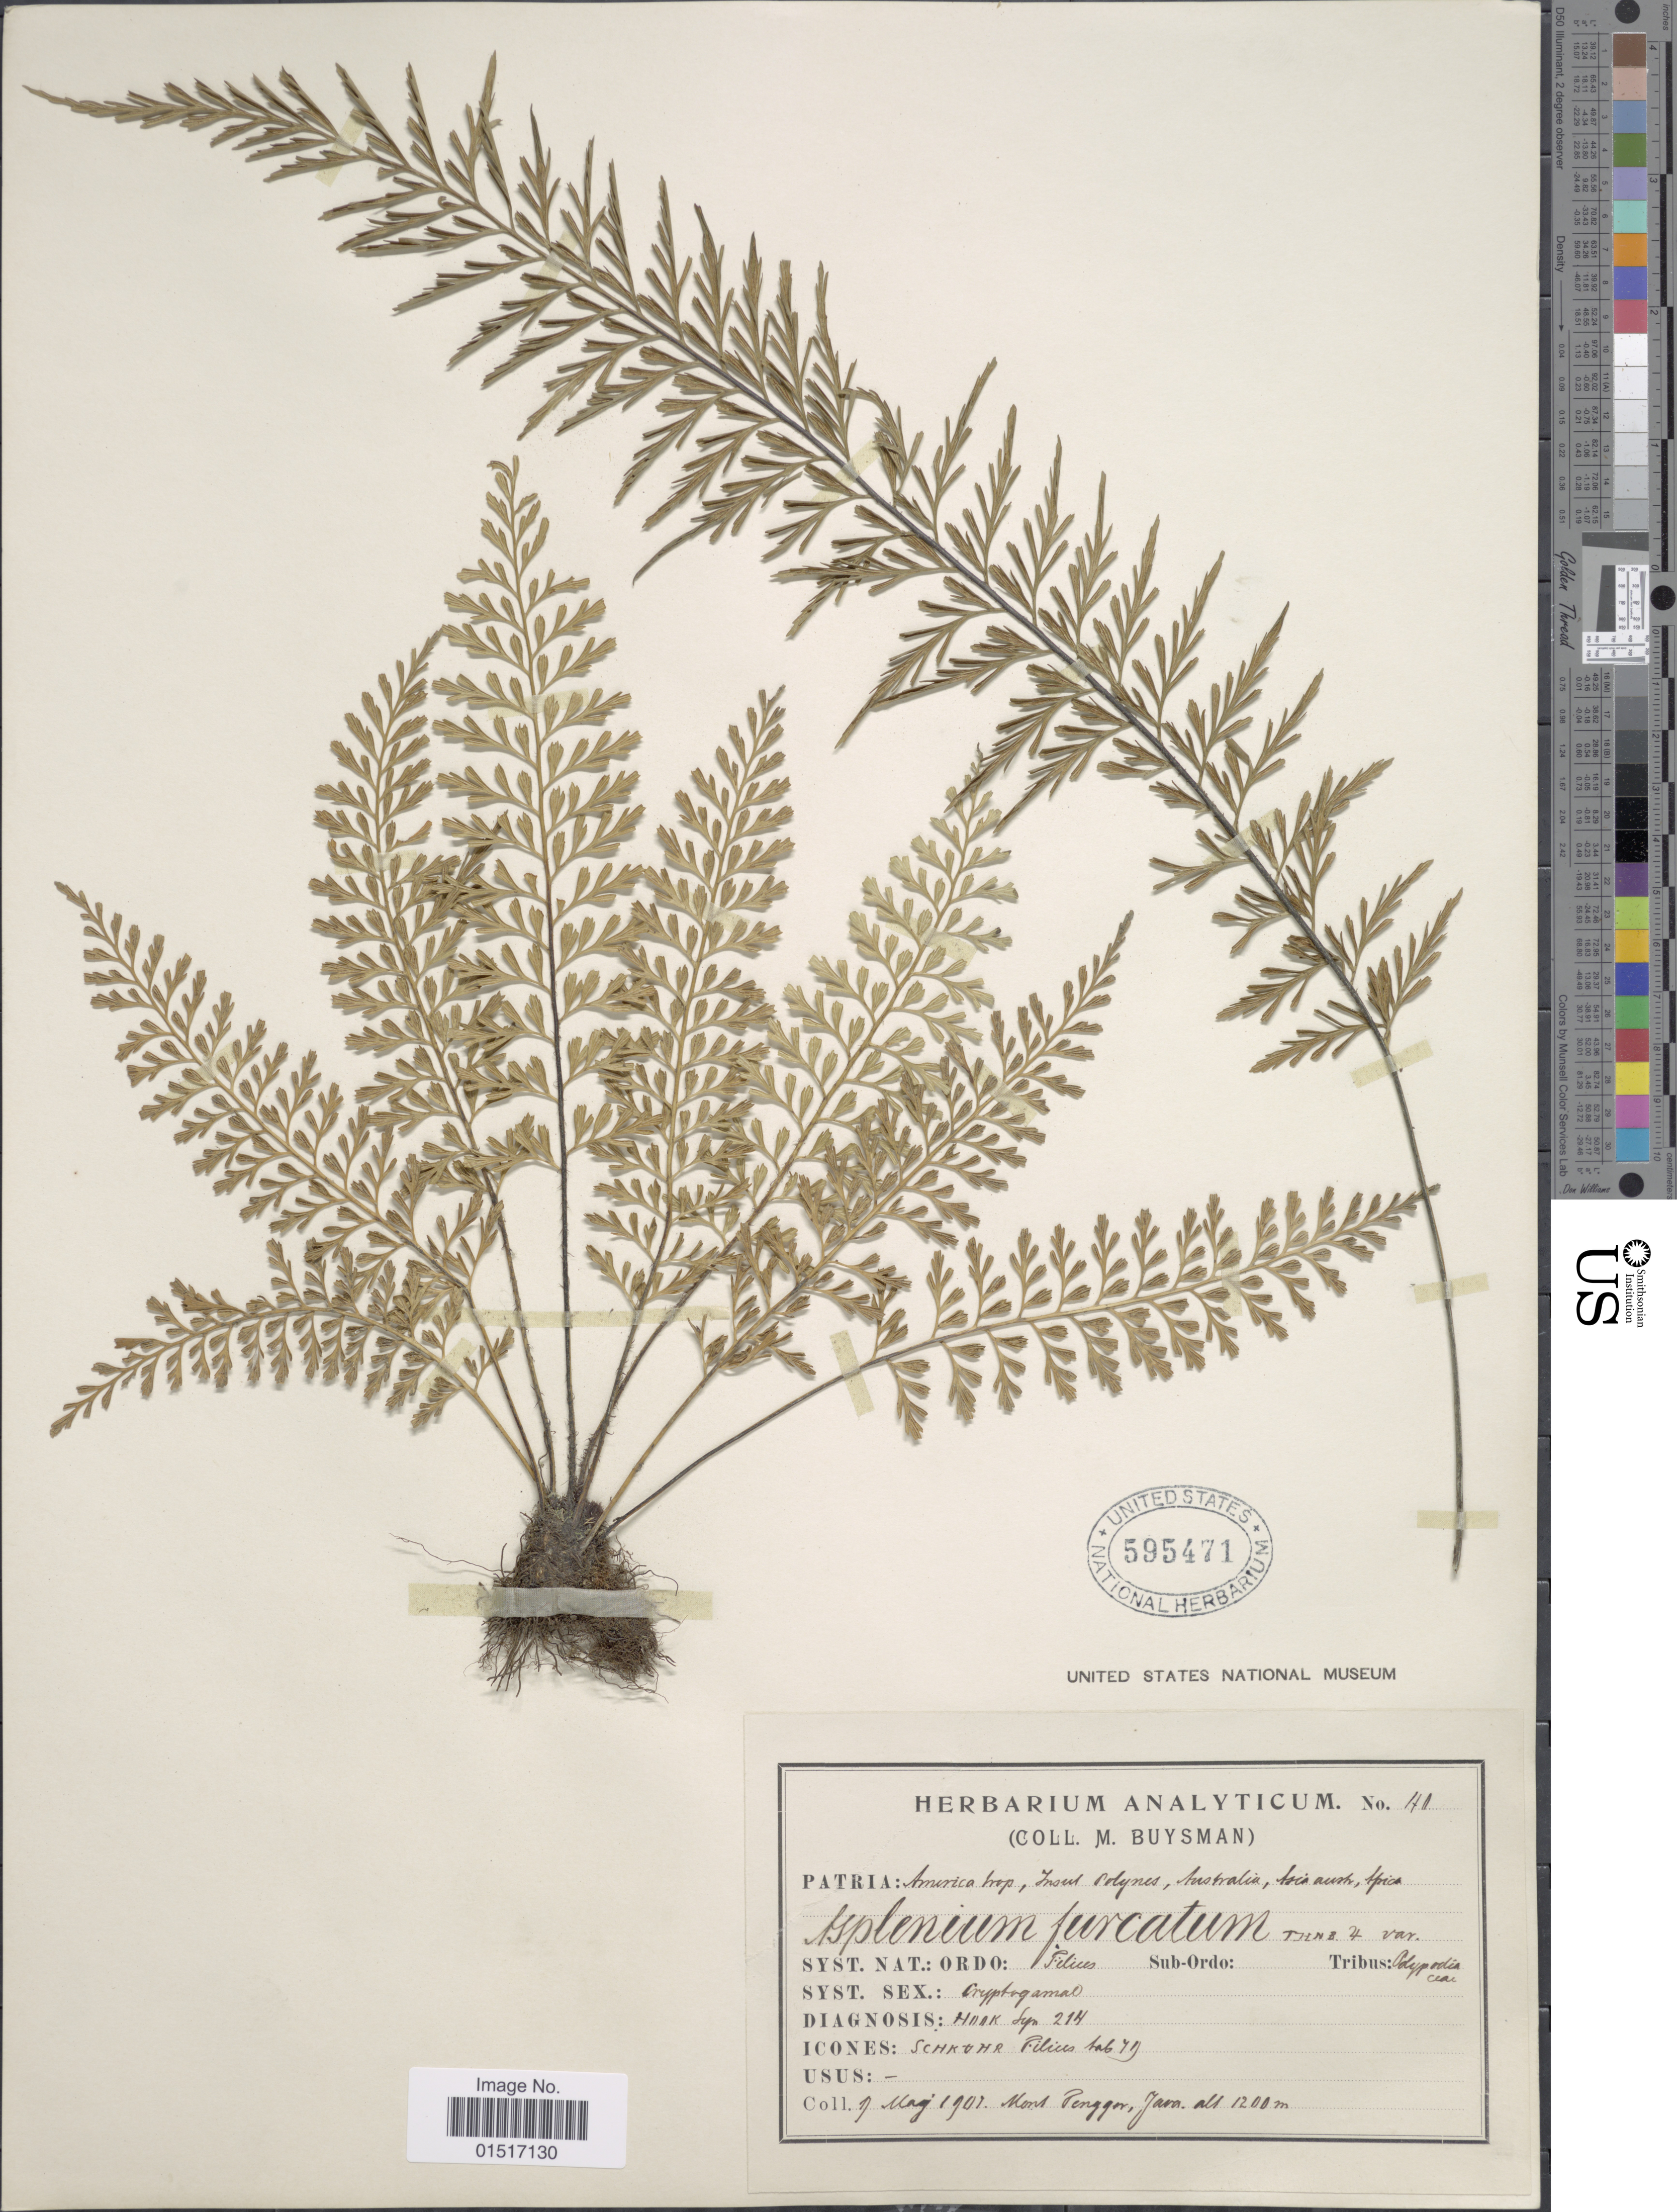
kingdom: Plantae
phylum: Tracheophyta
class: Polypodiopsida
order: Polypodiales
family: Aspleniaceae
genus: Asplenium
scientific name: Asplenium stereophyllum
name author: Kunze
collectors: M. Buysman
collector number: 170*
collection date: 1907-05-17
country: Indonesia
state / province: Java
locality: Mont Pengger. Patria: America Crop, Insul Polynes, Australia, Asia austr, Africa [interpreted]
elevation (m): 1200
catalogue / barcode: US 595471